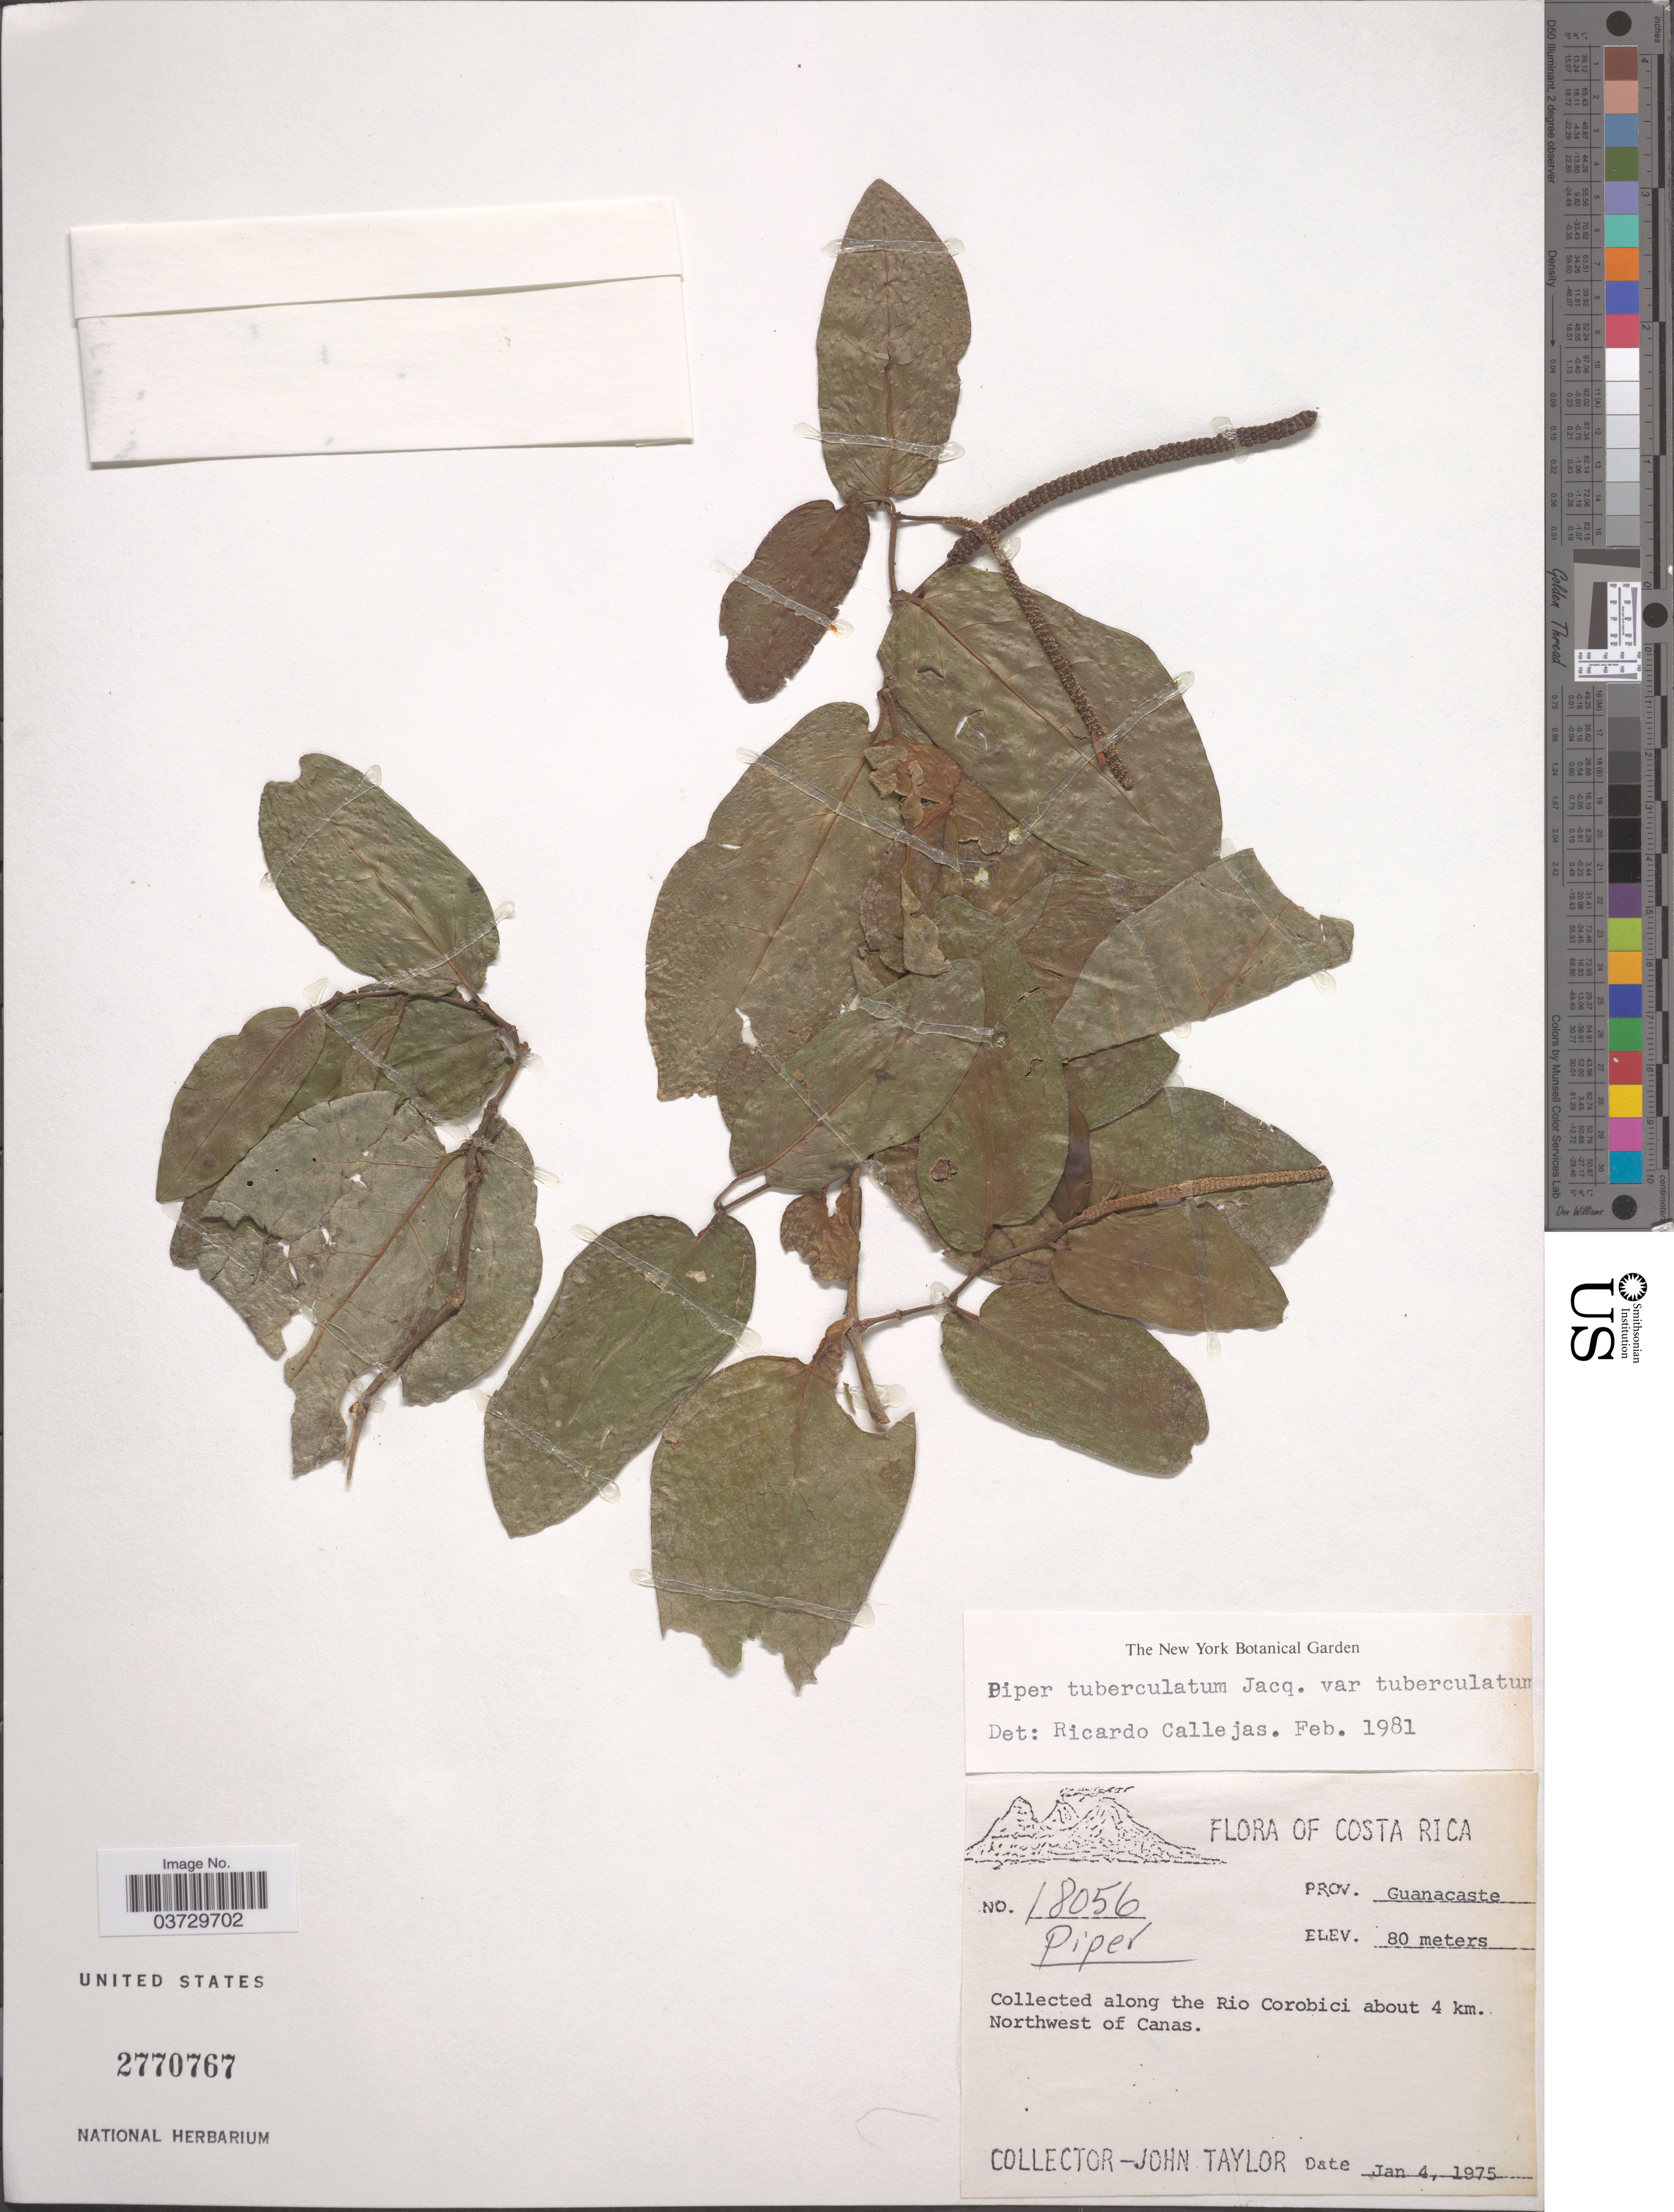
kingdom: Plantae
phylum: Tracheophyta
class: Magnoliopsida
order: Piperales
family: Piperaceae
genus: Piper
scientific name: Piper tuberculatum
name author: Jacq.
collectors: J. Taylor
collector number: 18056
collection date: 1975-01-04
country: Costa Rica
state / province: Guanacaste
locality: Along the Rio Corobici about 4 km. Northwest of Canas.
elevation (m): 80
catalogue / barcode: US 2770767